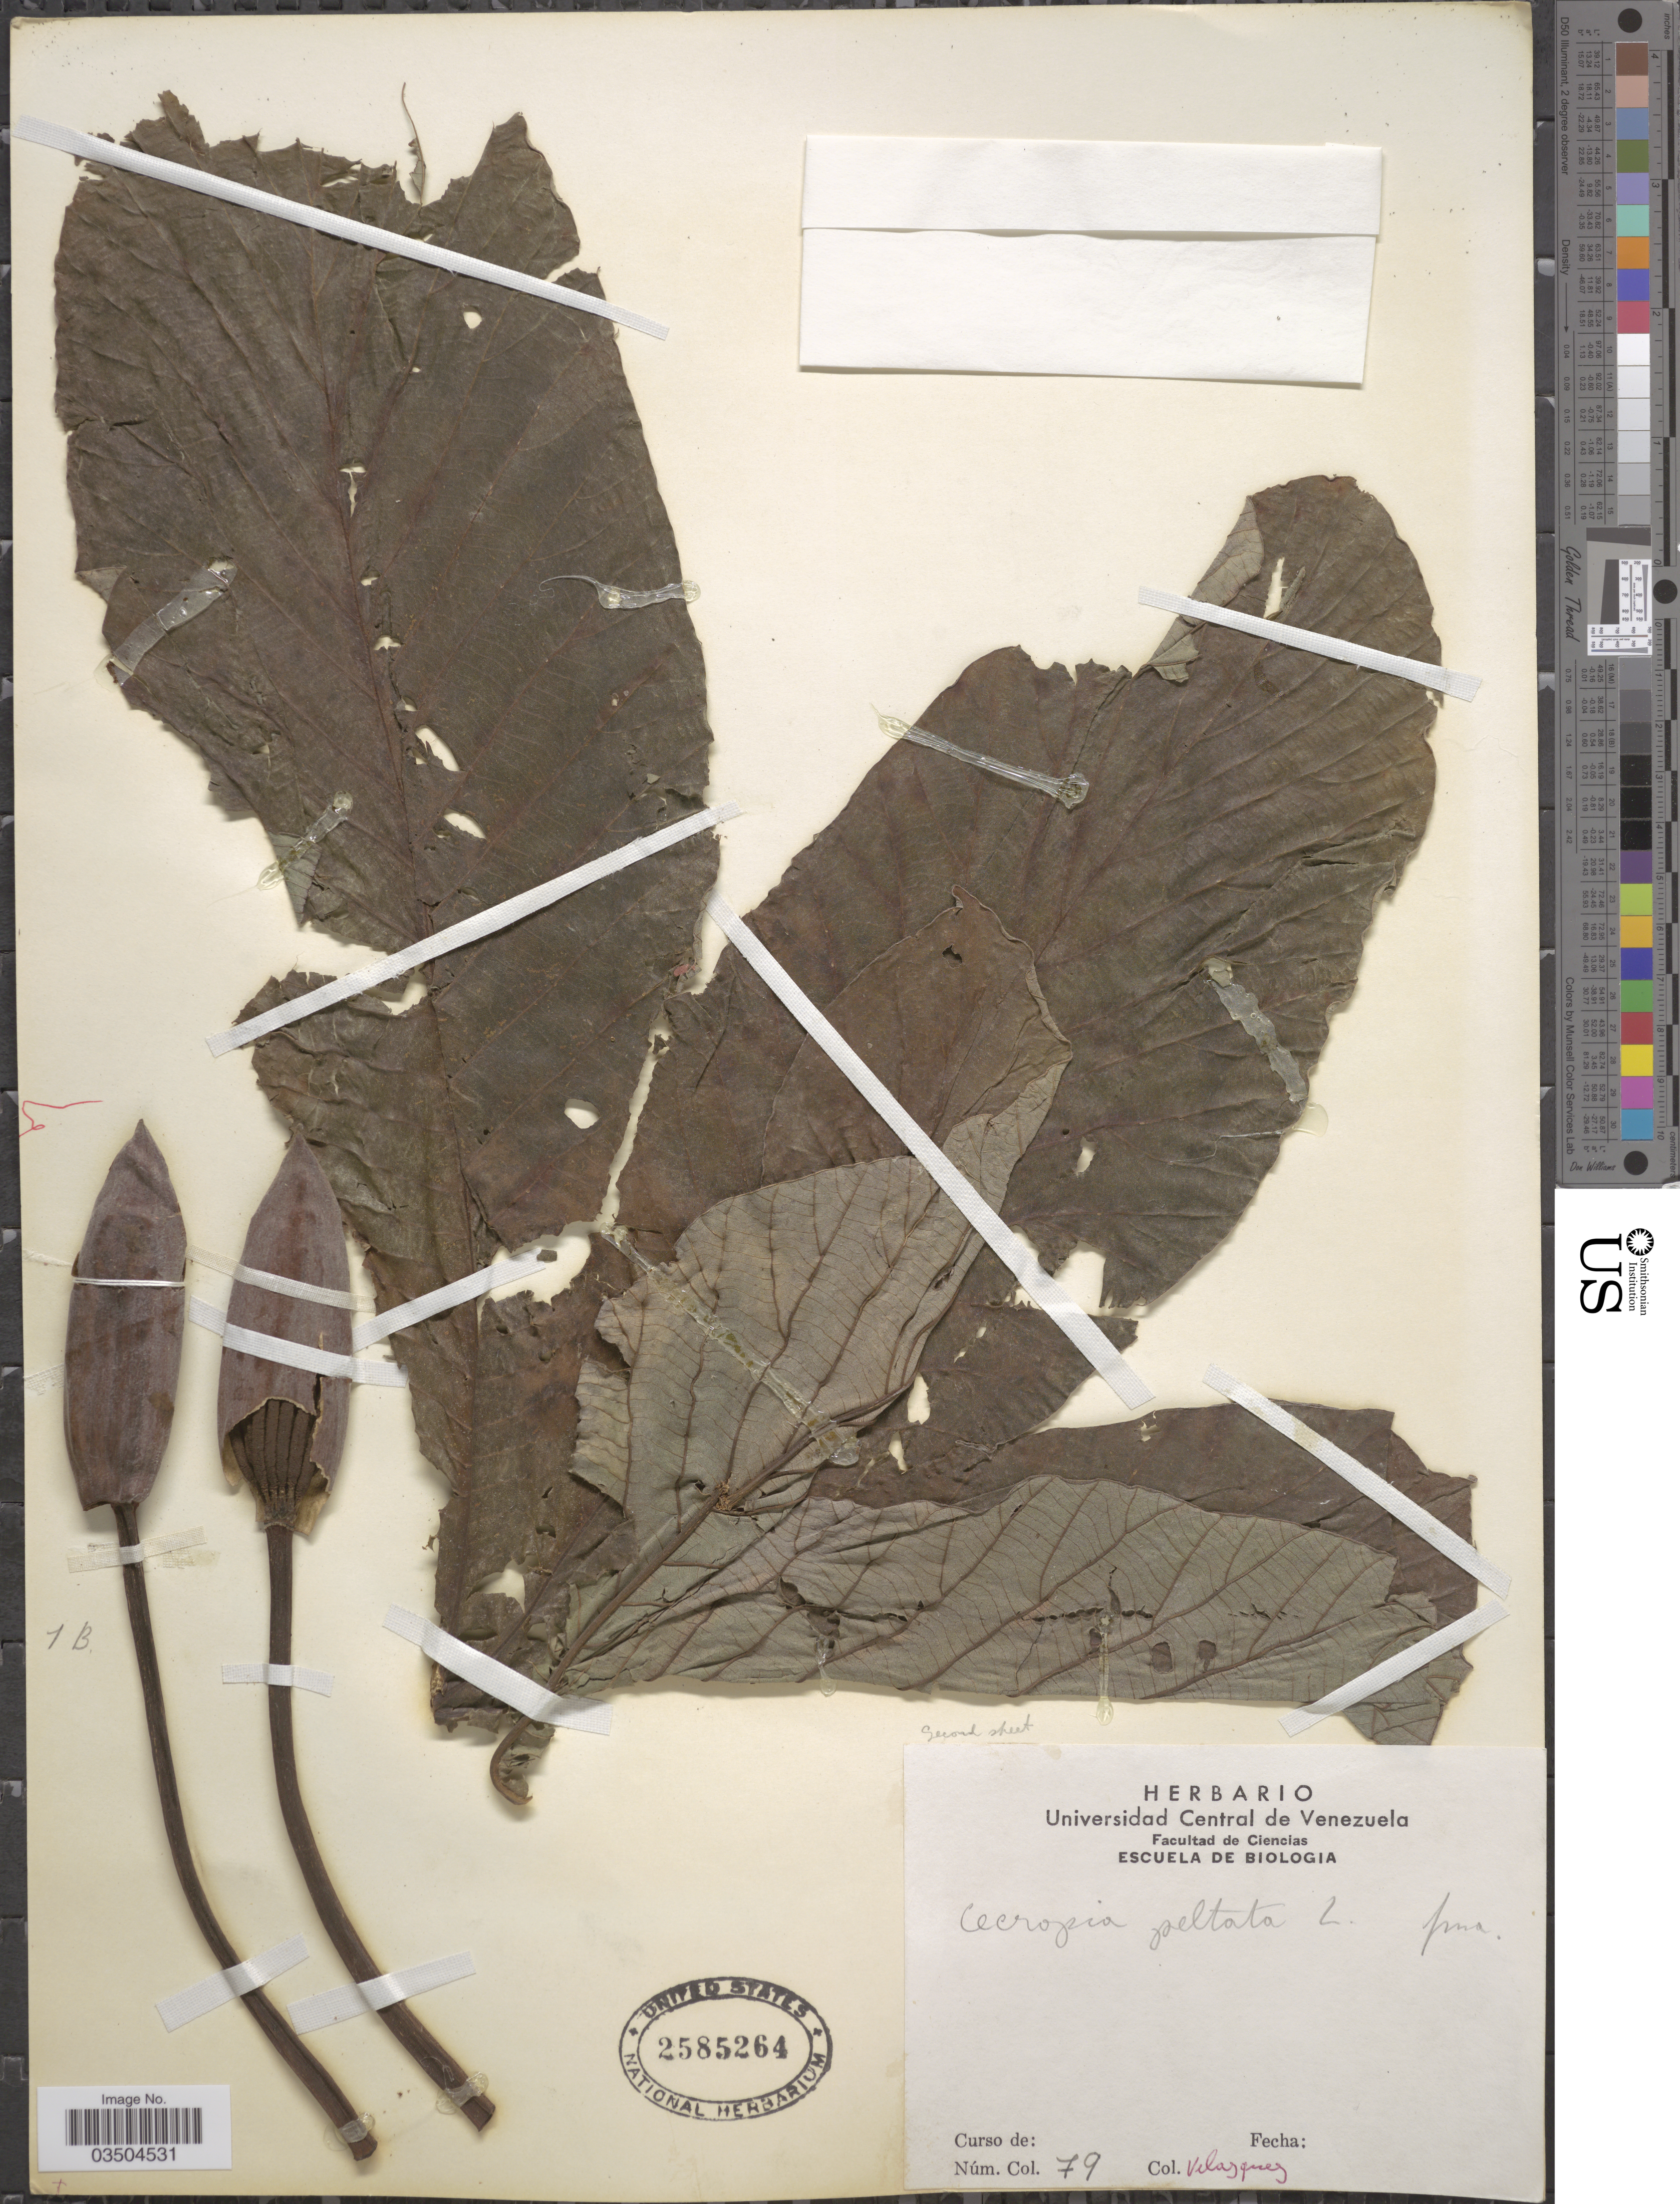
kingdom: Plantae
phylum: Tracheophyta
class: Magnoliopsida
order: Rosales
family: Urticaceae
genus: Cecropia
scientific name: Cecropia peltata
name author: L.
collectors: -. Velasquez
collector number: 79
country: Venezuela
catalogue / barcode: US 2585264